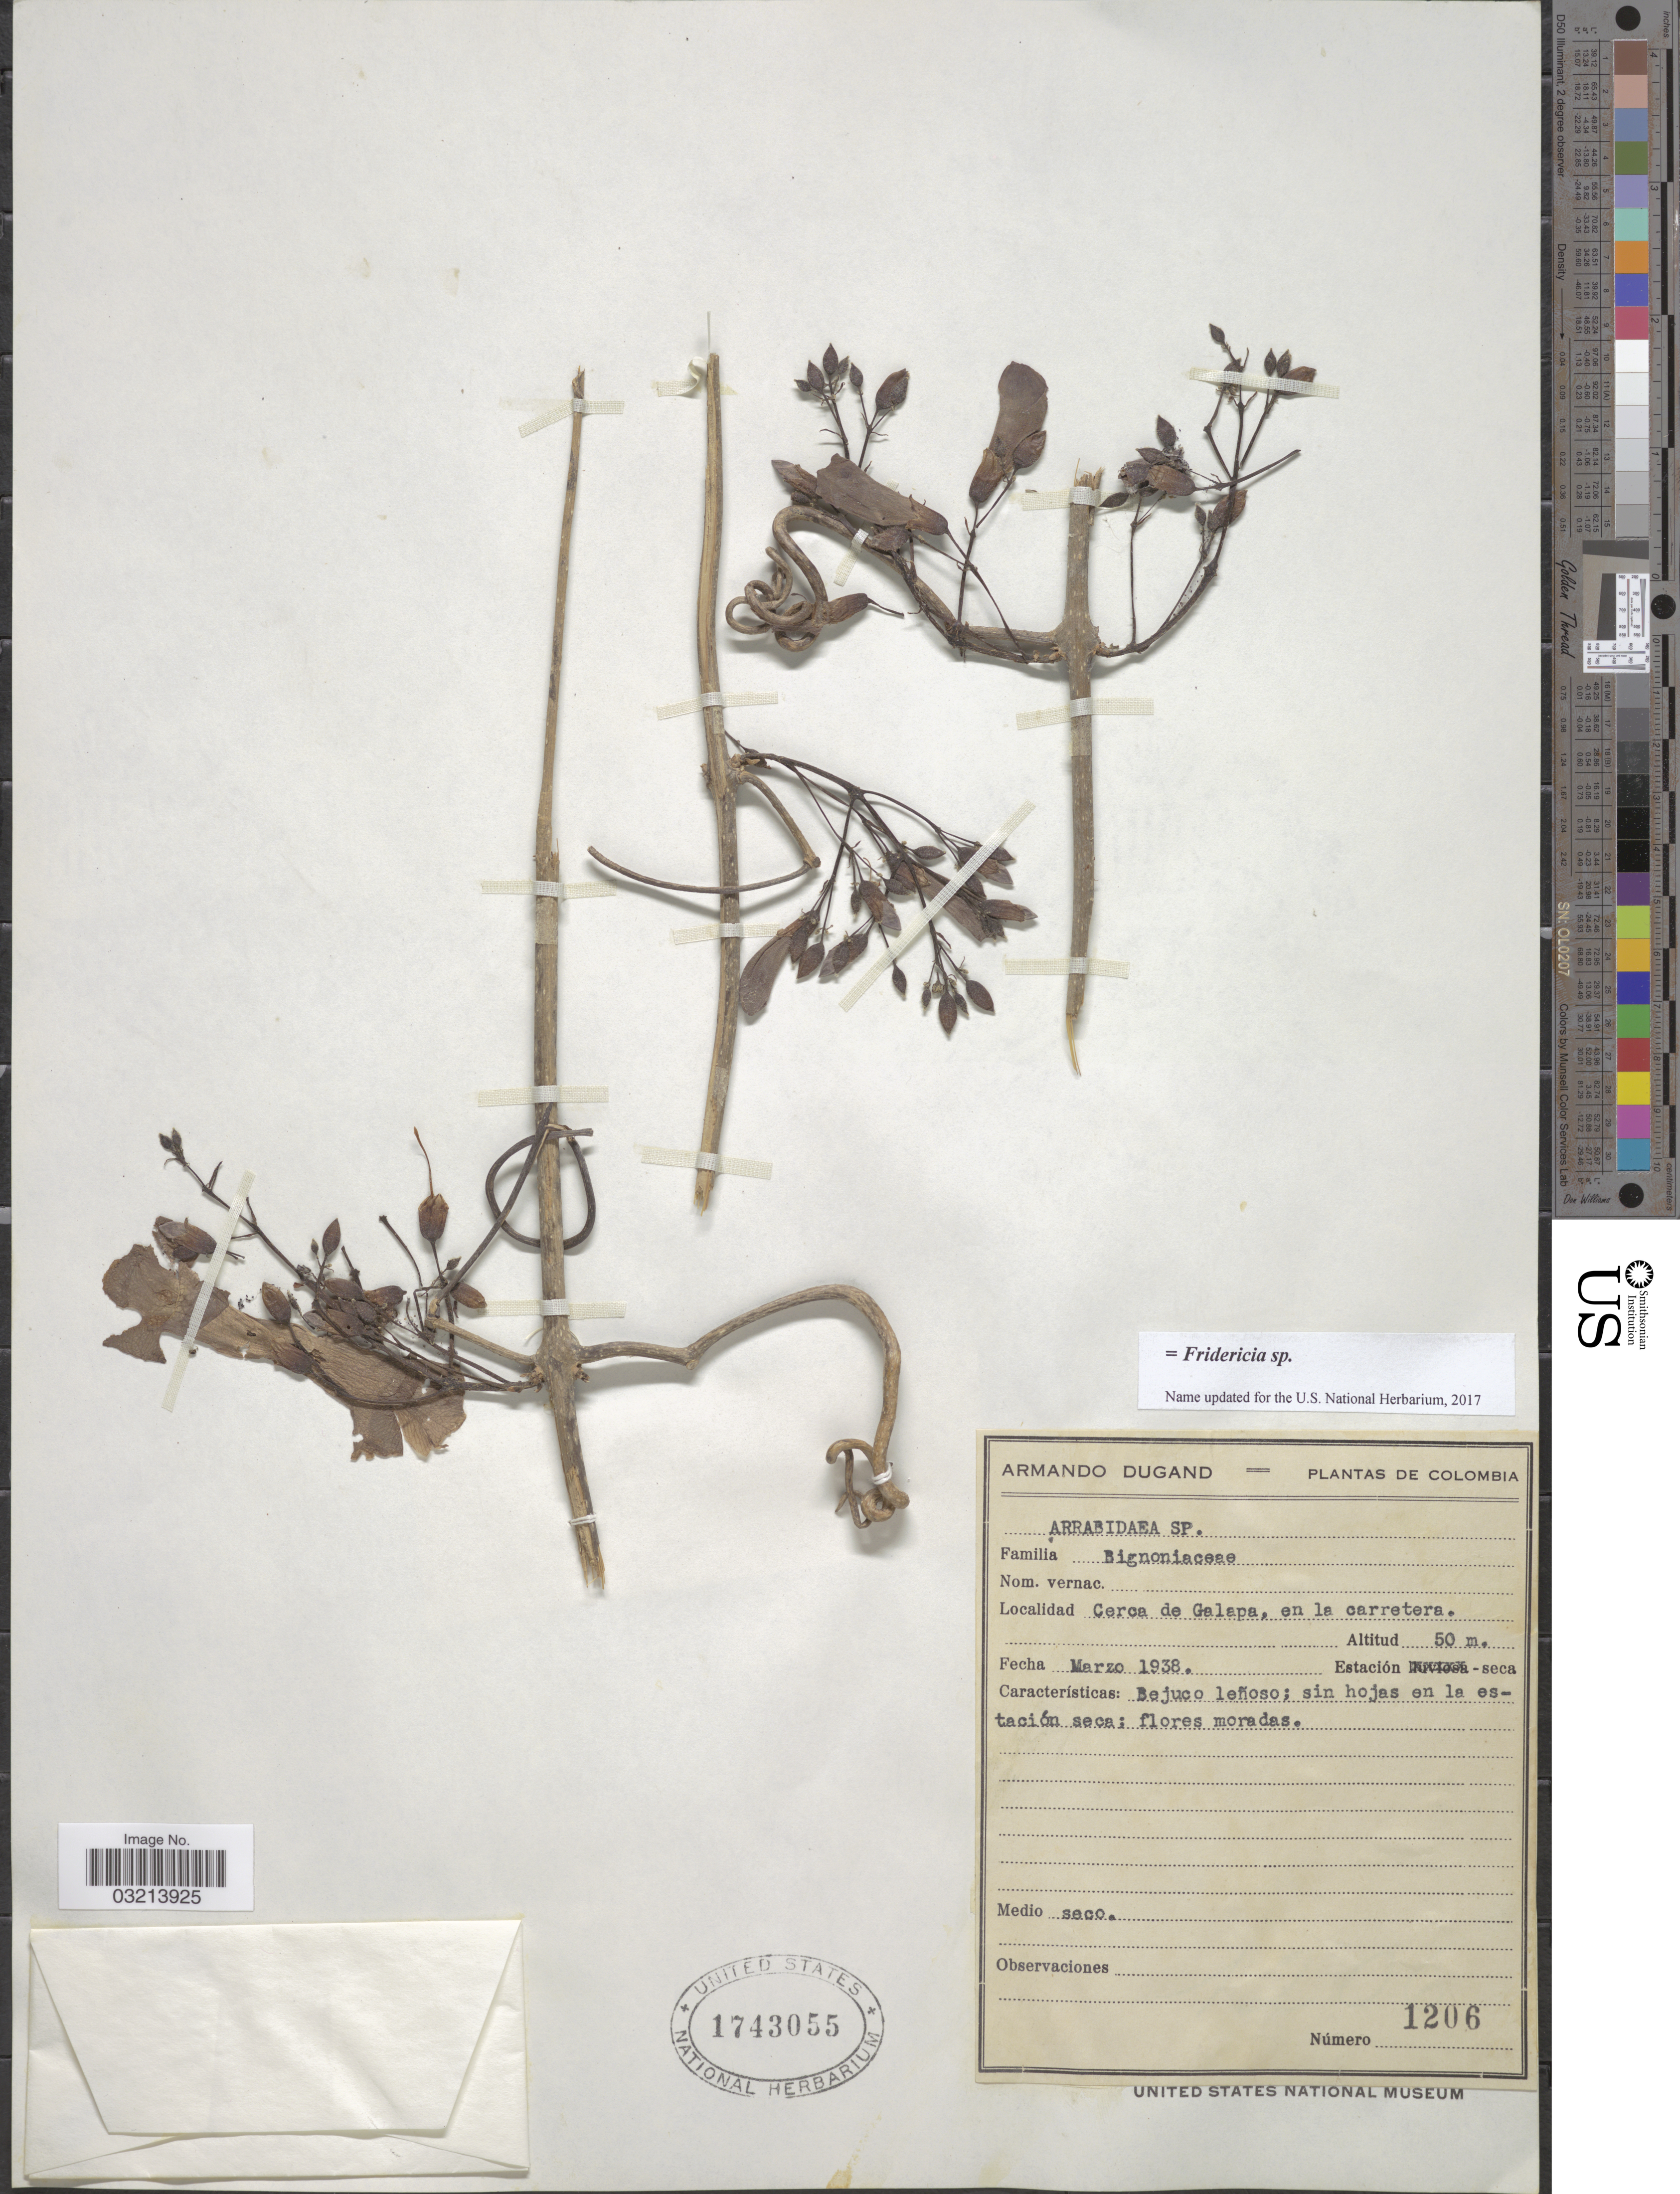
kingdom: Plantae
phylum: Tracheophyta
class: Magnoliopsida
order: Lamiales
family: Bignoniaceae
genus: Fridericia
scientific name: Fridericia sp.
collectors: A. Dugand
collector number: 1206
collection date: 1938-03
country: Colombia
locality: Cerca de Galapa, en la carretera.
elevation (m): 50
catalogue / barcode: US 1743055